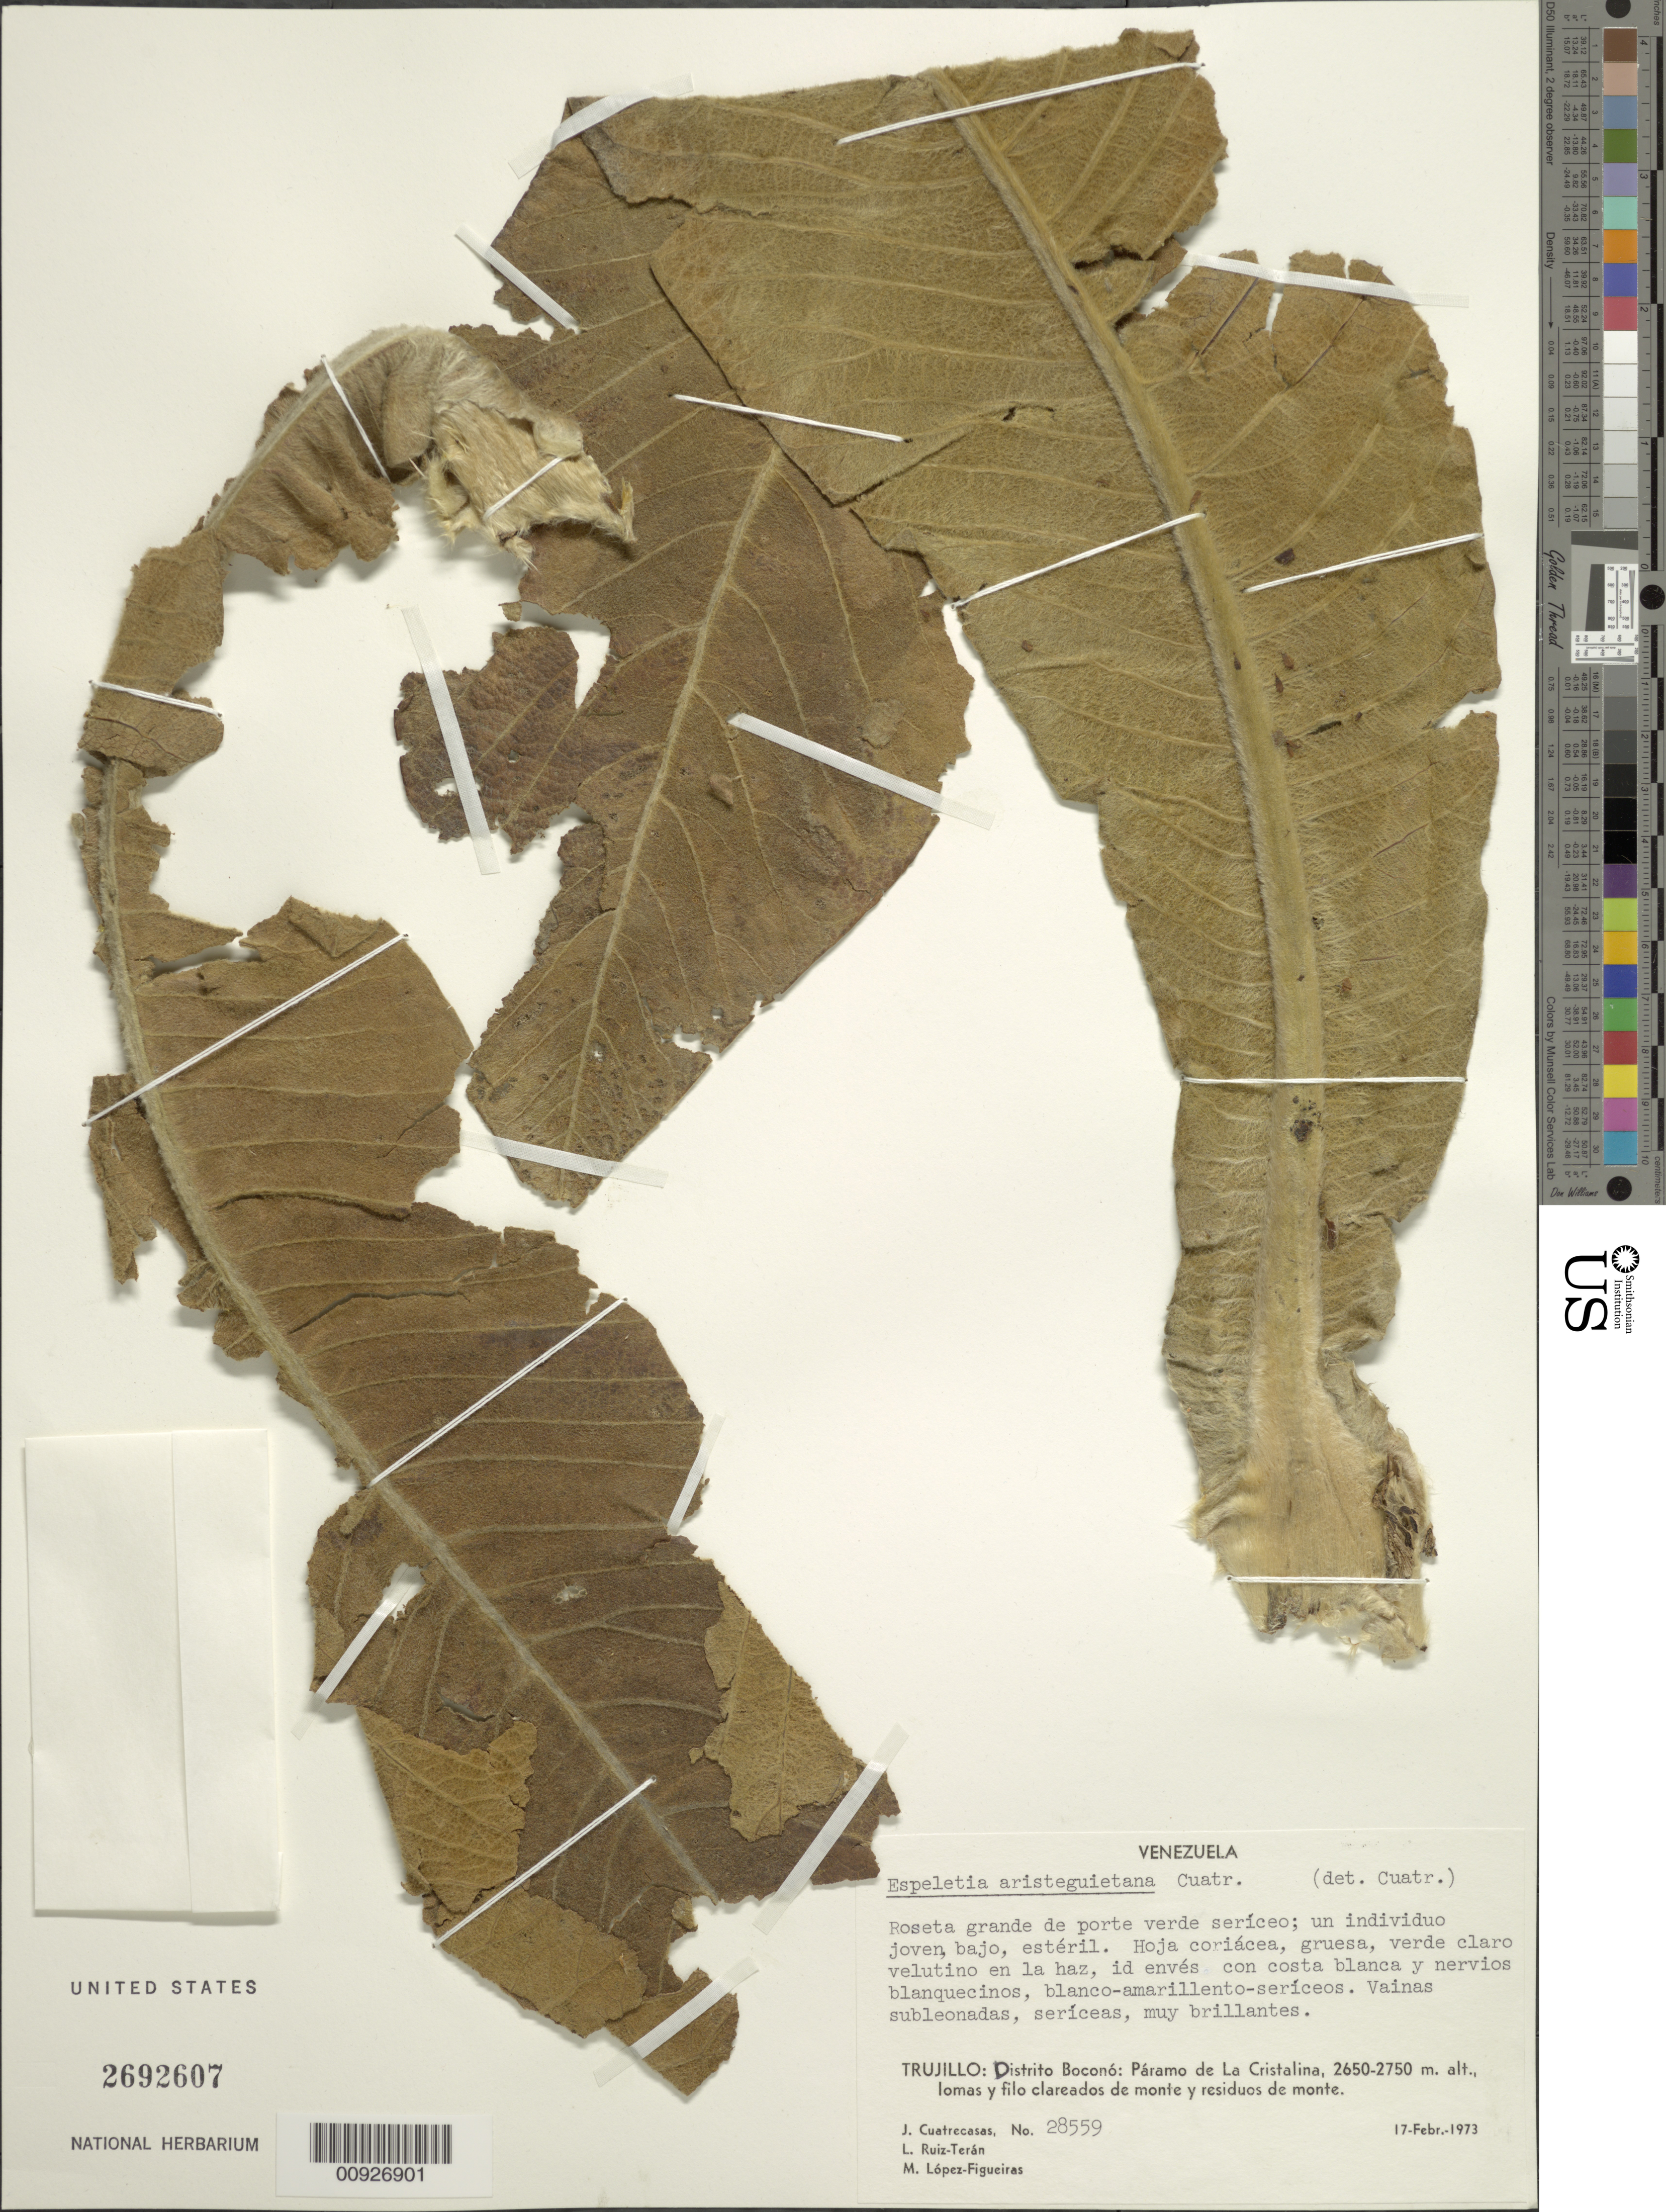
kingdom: Plantae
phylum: Tracheophyta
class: Magnoliopsida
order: Asterales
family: Asteraceae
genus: Espeletia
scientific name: Espeletia aristeguietana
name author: Cuatrec.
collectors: J. Cuatrecasas, L. E. Ruíz-Terán & M. López Figueiras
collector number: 28559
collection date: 1973-02-17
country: Venezuela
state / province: Trujillo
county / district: D. Boconó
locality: P. de la Cristalina.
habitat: Lomas y filo clareados de monte y residuos de monte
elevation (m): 2650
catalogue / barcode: US 2692607